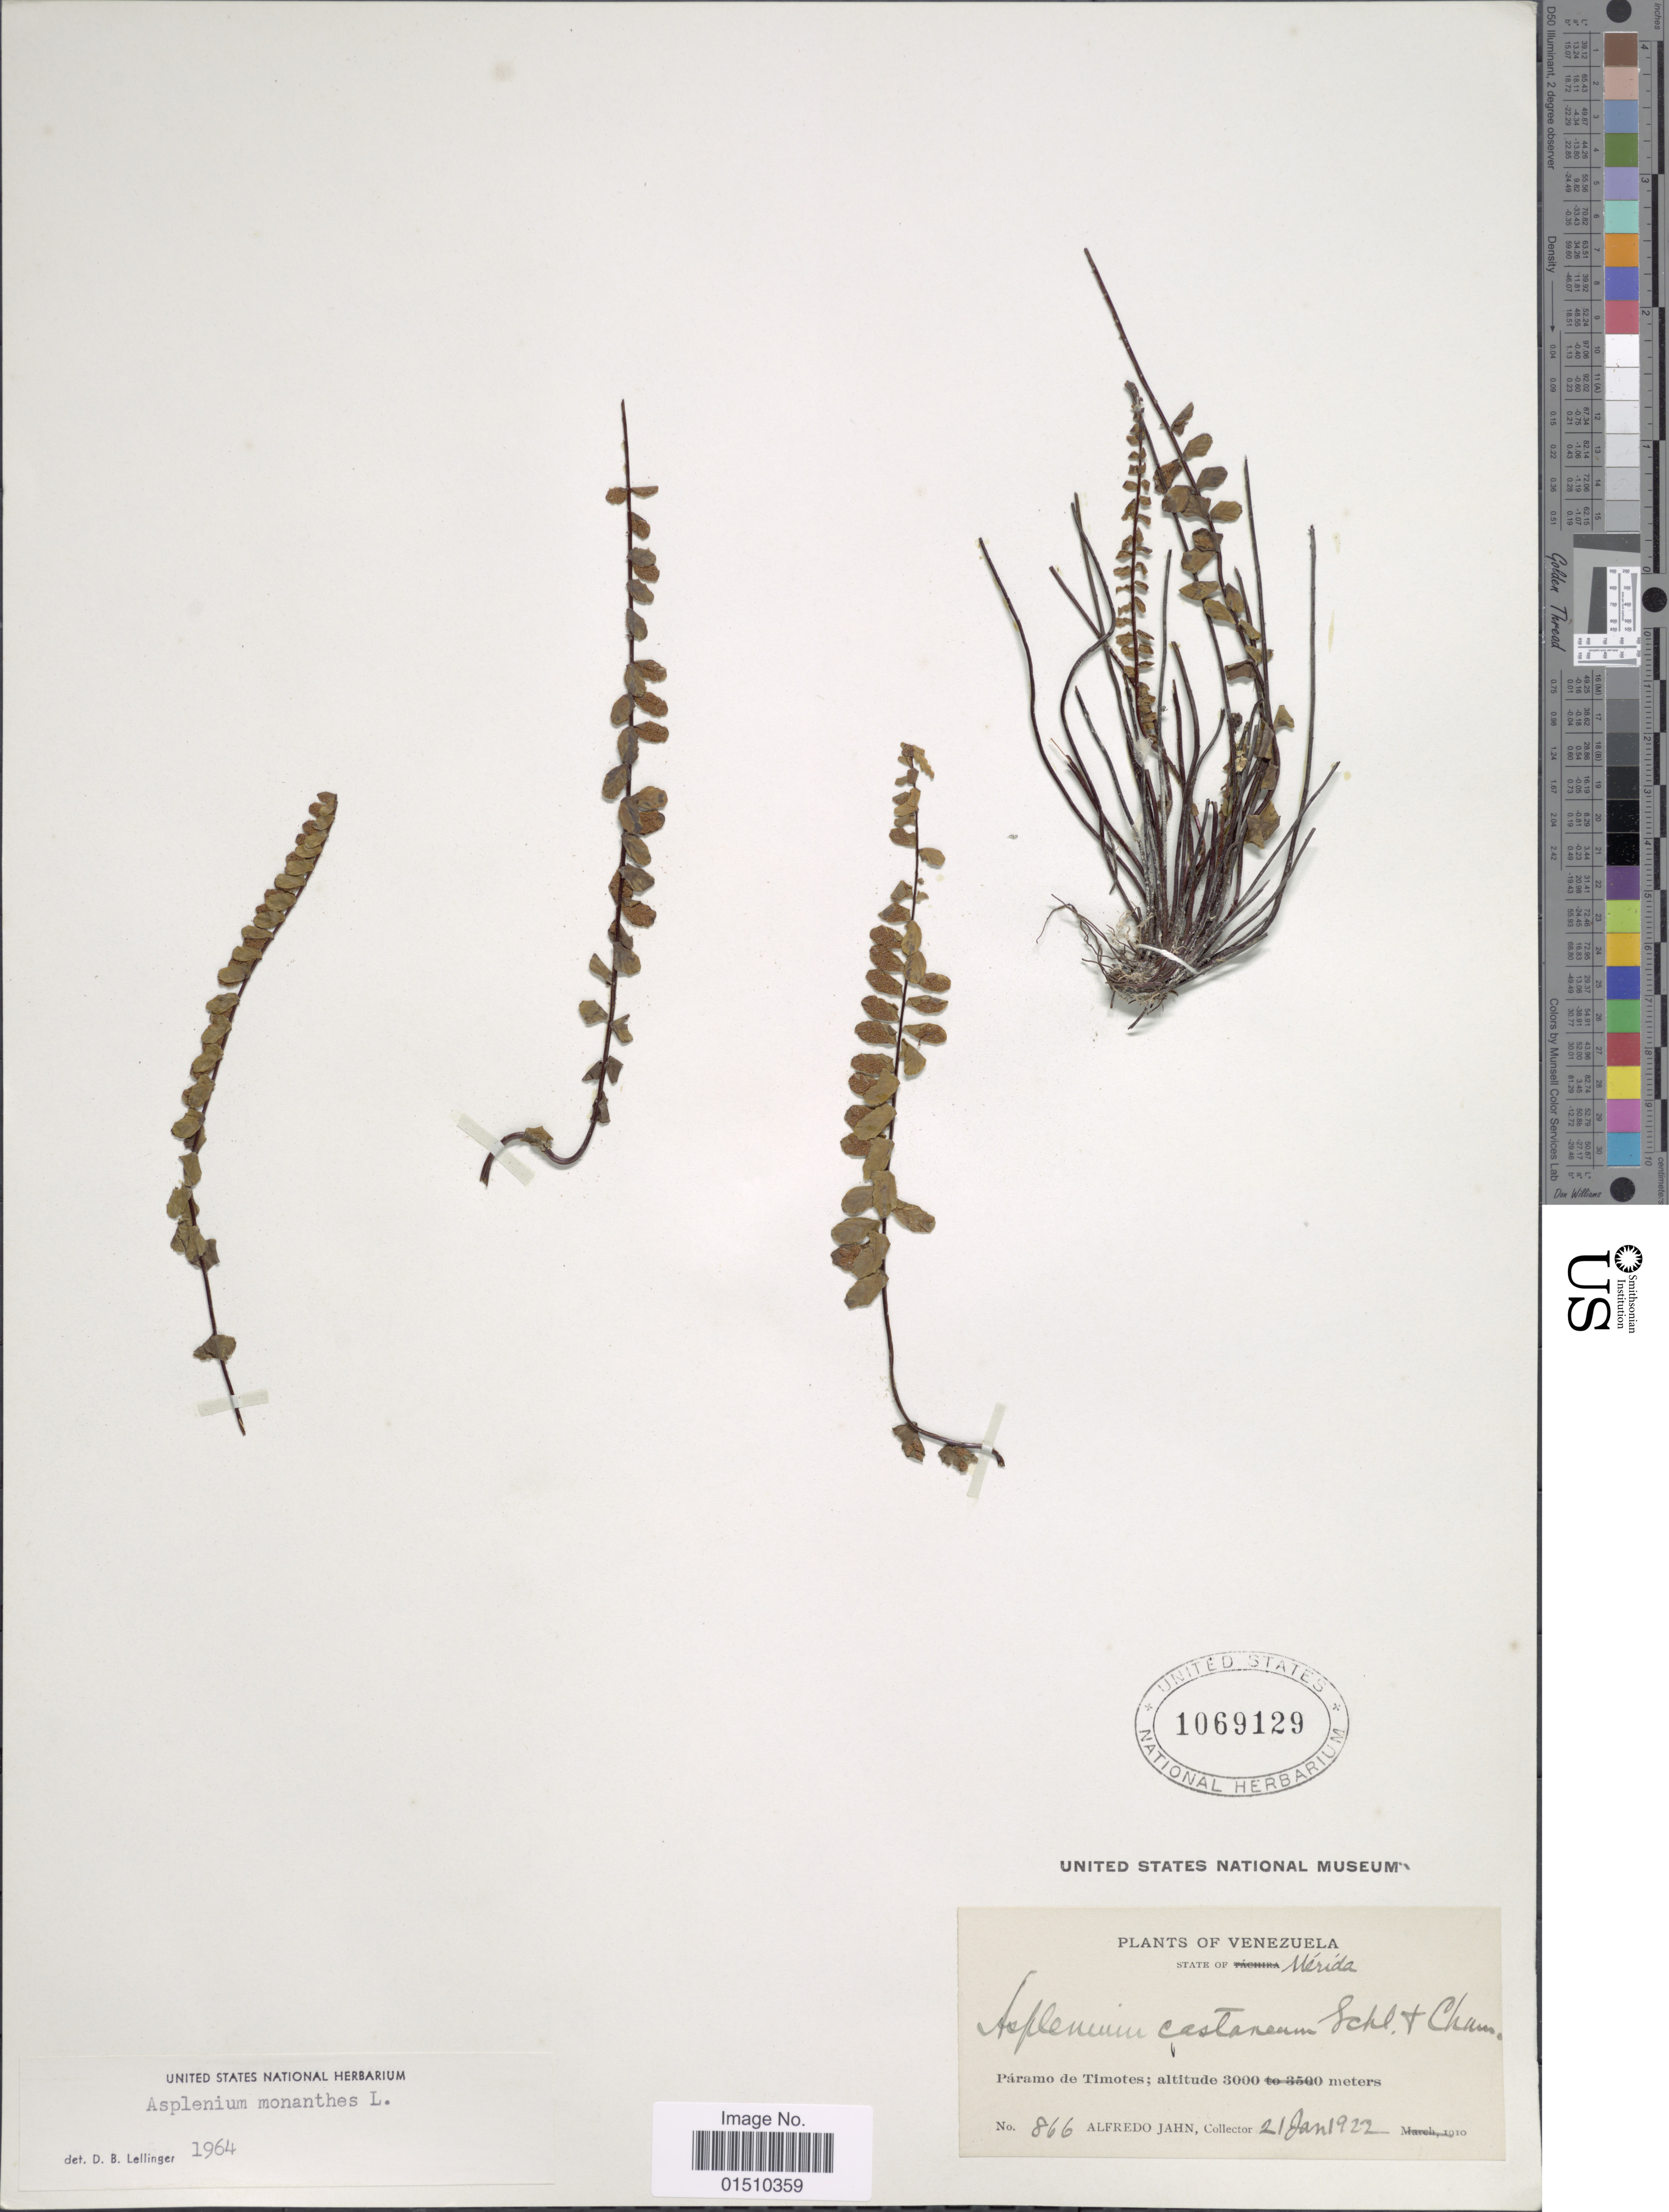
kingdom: Plantae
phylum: Tracheophyta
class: Polypodiopsida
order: Polypodiales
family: Aspleniaceae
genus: Asplenium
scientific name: Asplenium castaneum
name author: Schltdl. & Cham.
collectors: A. Jahn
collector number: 866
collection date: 1922-01-21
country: Venezuela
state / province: Mérida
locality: Venezuela, Paramo de Timotes.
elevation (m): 3000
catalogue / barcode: US 1069129